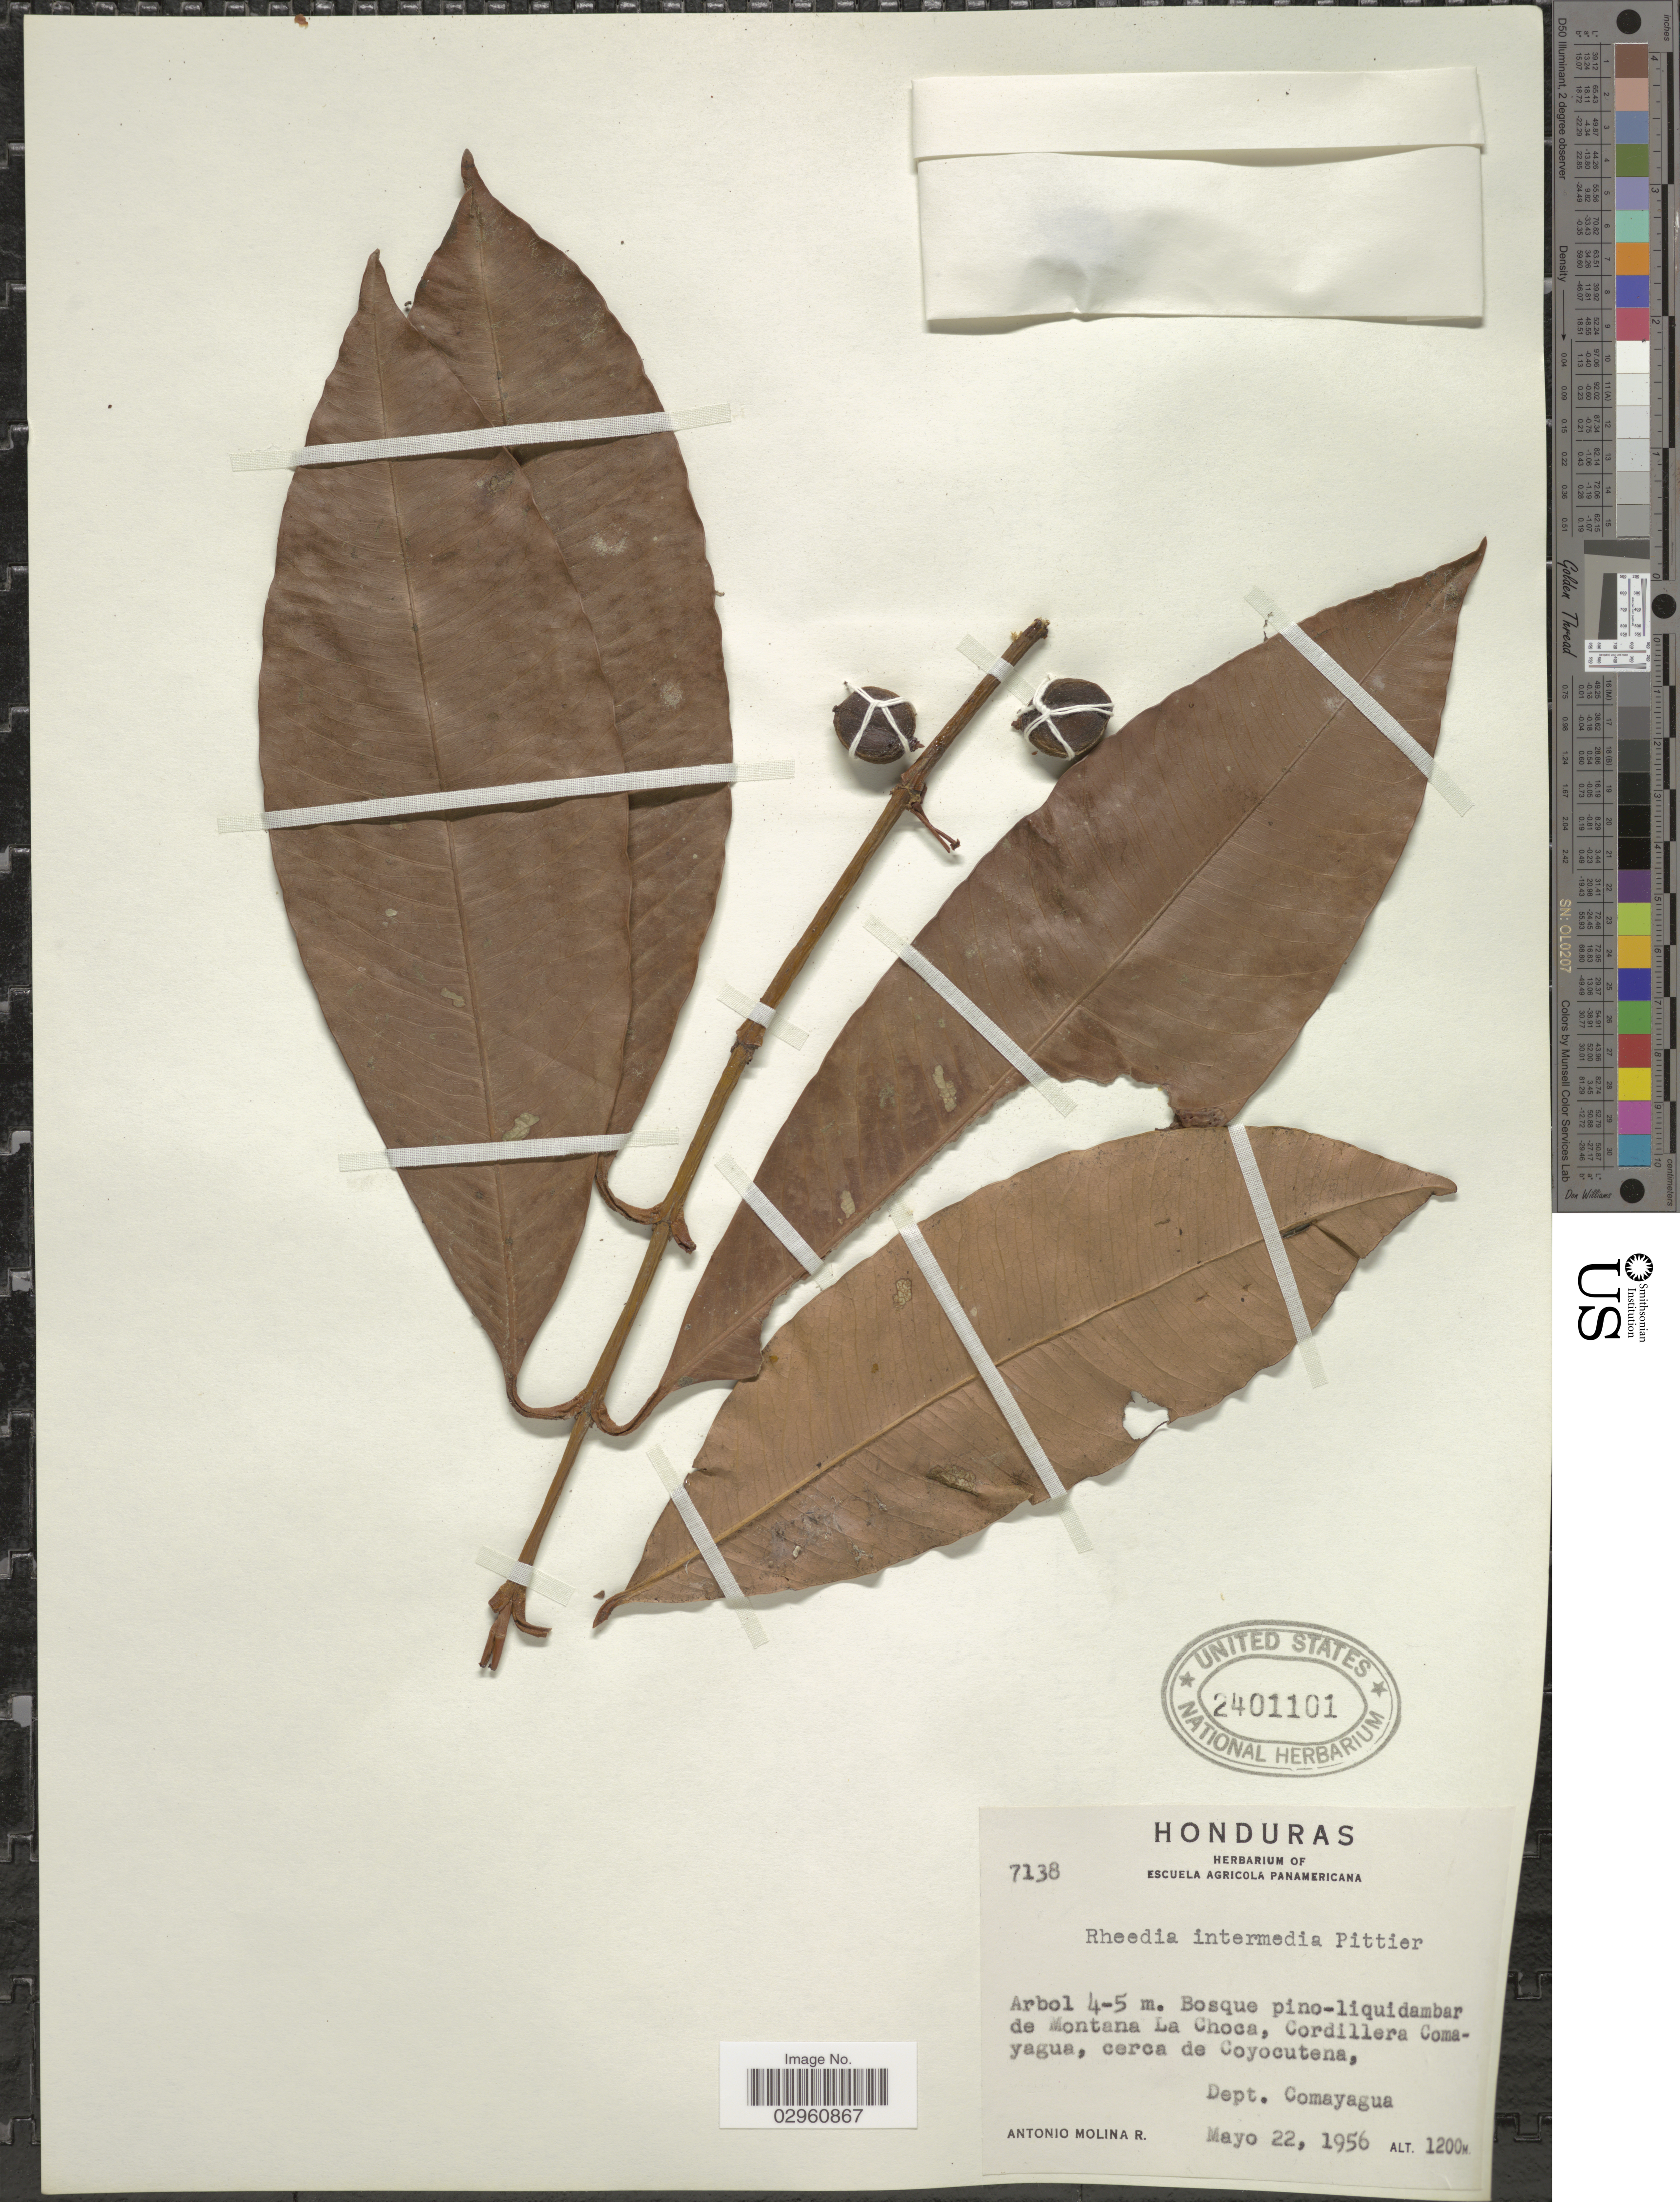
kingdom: Plantae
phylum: Tracheophyta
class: Magnoliopsida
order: Malpighiales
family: Clusiaceae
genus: Garcinia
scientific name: Garcinia intermedia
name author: (Pittier) Hammel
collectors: A. Molina R.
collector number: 7138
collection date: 1956-05-22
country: Honduras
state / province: Comayagua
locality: De Montana La Choca, Cordillera Comayagua, cerca de Coyocutena. Dept. Comayagua.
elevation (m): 1200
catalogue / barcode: US 2401101